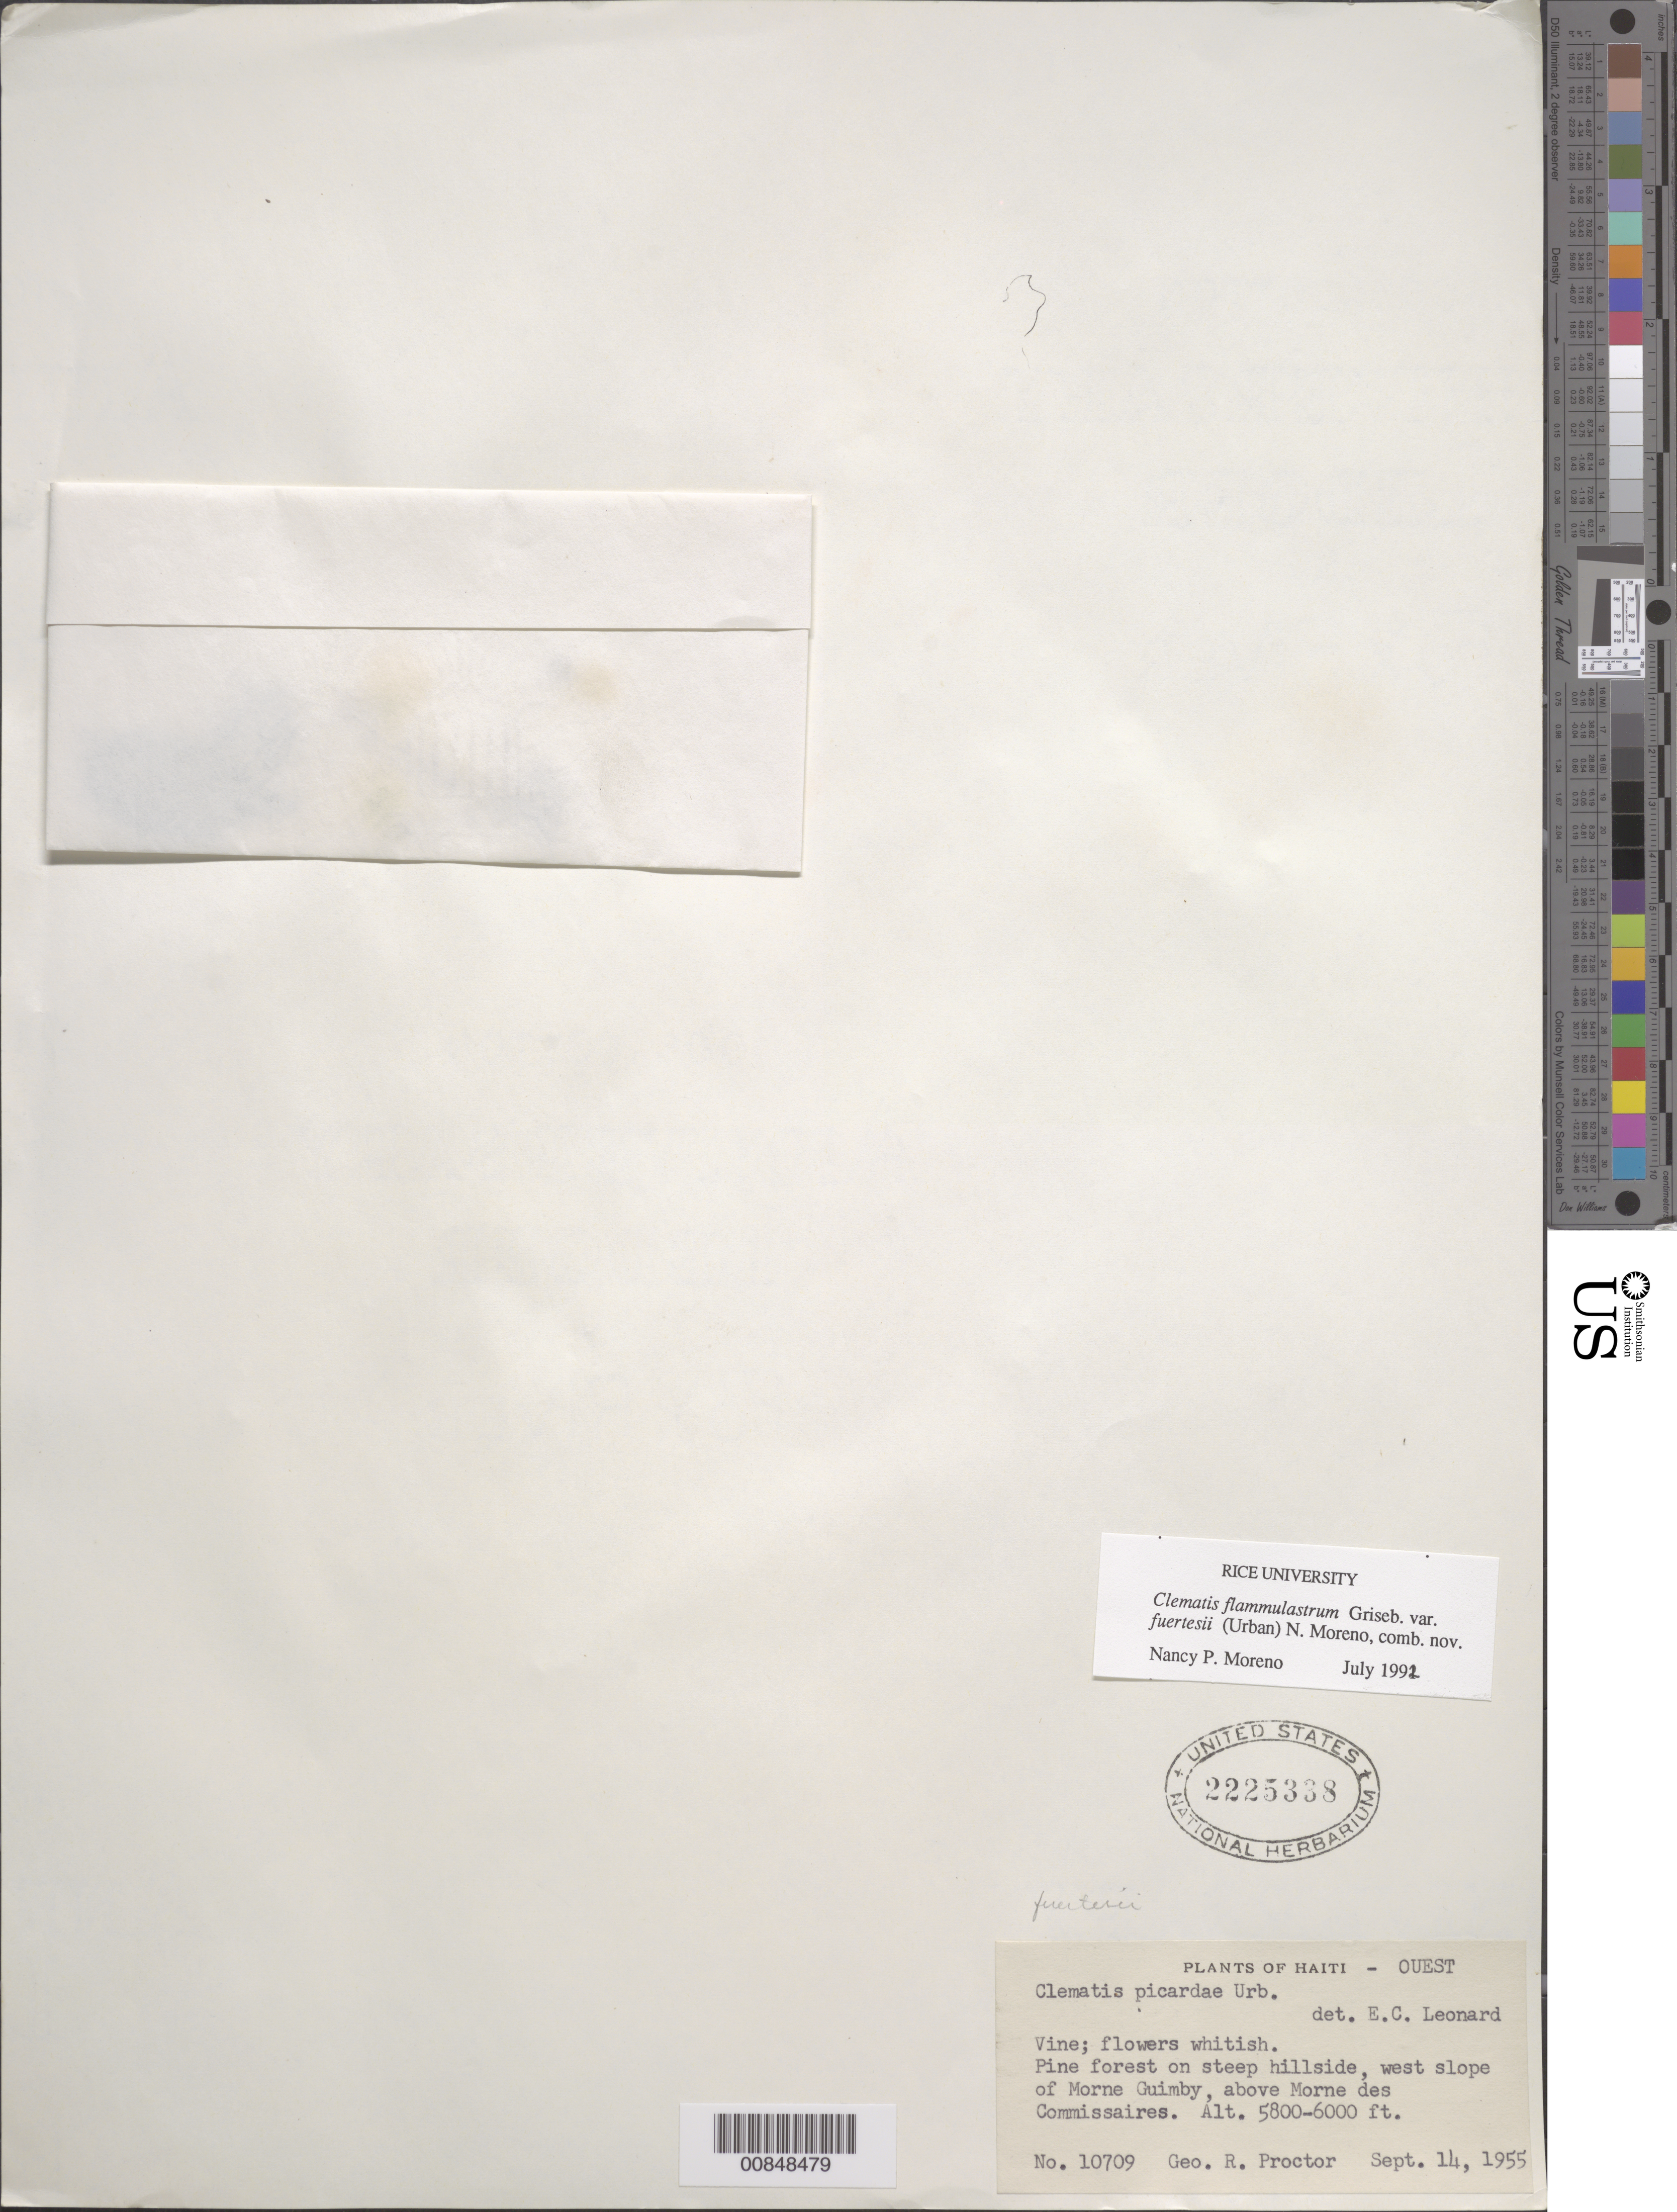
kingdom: Plantae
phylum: Tracheophyta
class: Magnoliopsida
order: Ranunculales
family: Ranunculaceae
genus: Clematis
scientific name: Clematis fuertesii var. fuertesii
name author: Urb.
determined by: Moreno, N. P.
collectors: G. R. Proctor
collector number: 10709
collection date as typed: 14 Sep 1955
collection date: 1955-09-14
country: Haiti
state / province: Ouest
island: Hispaniola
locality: West slope of Morne Guimby, above Morne des Commissaires.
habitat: Pine forest on steep hillside.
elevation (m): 1768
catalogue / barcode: US 2225338